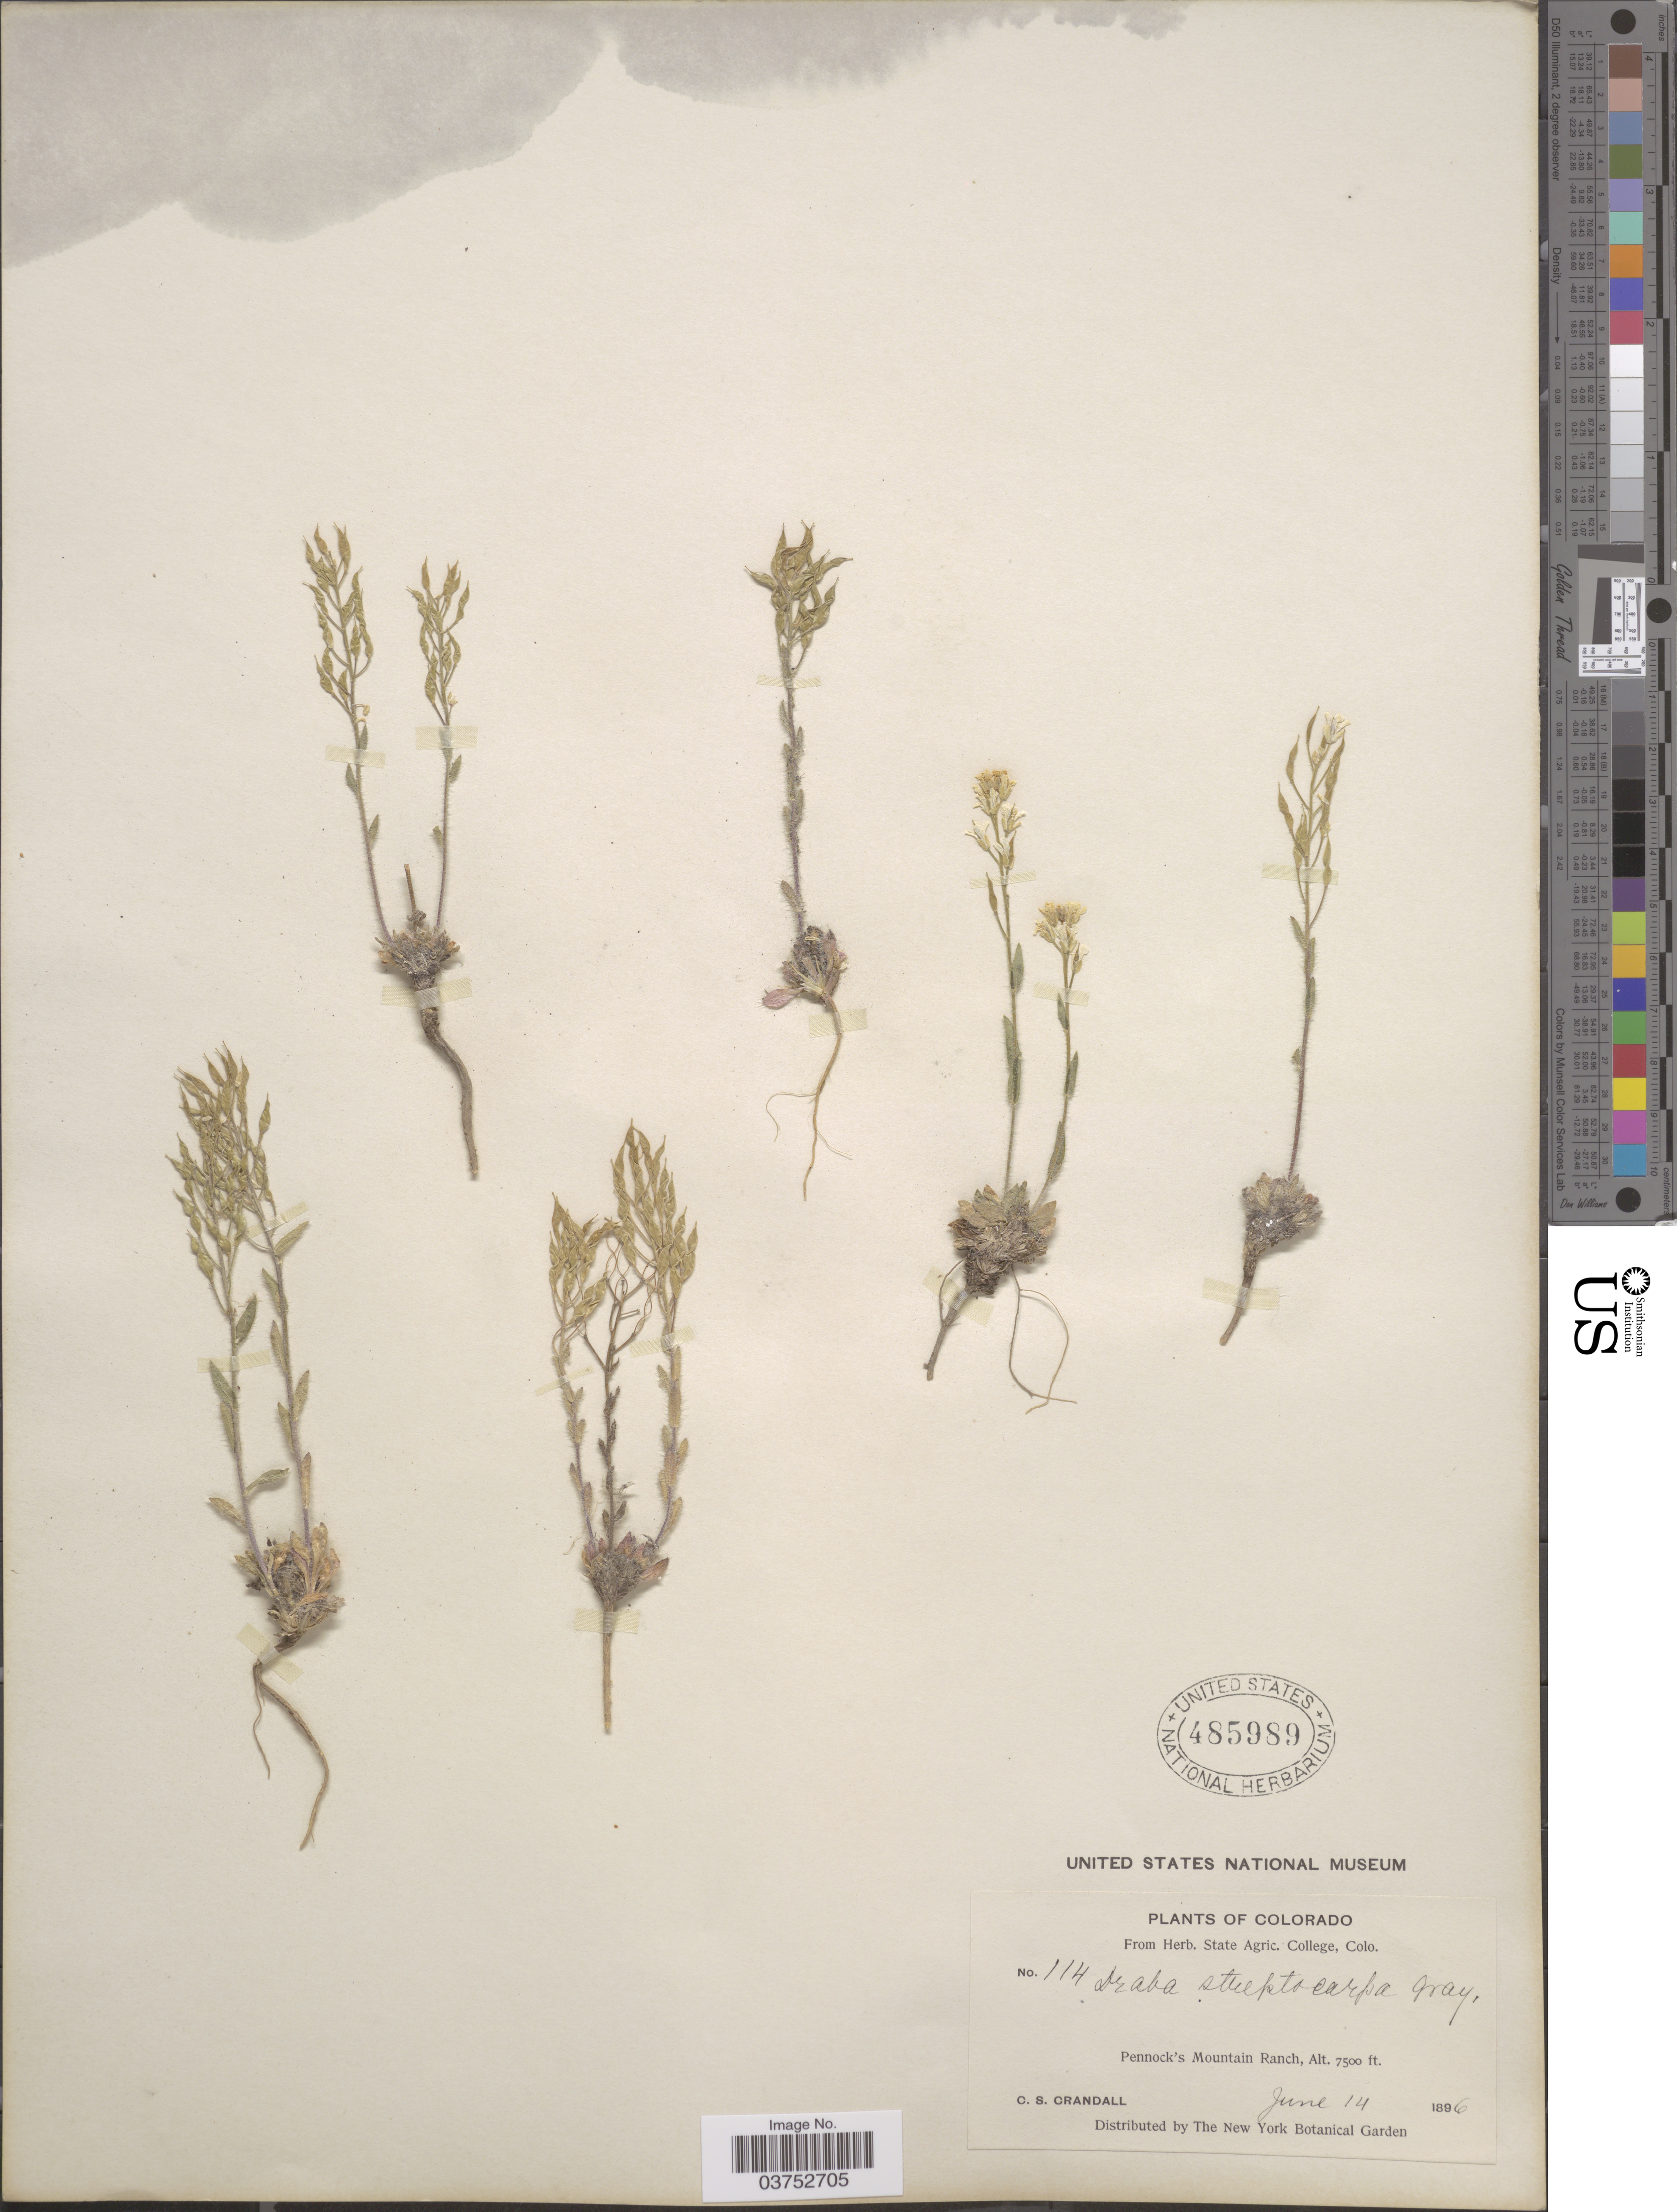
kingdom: Plantae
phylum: Tracheophyta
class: Magnoliopsida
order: Brassicales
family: Brassicaceae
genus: Draba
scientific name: Draba streptocarpa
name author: A. Gray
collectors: C. Crandall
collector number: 114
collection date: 1896-06-14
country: United States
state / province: Colorado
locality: Pennock's Mountain Ranch.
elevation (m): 2286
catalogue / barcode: US 485989